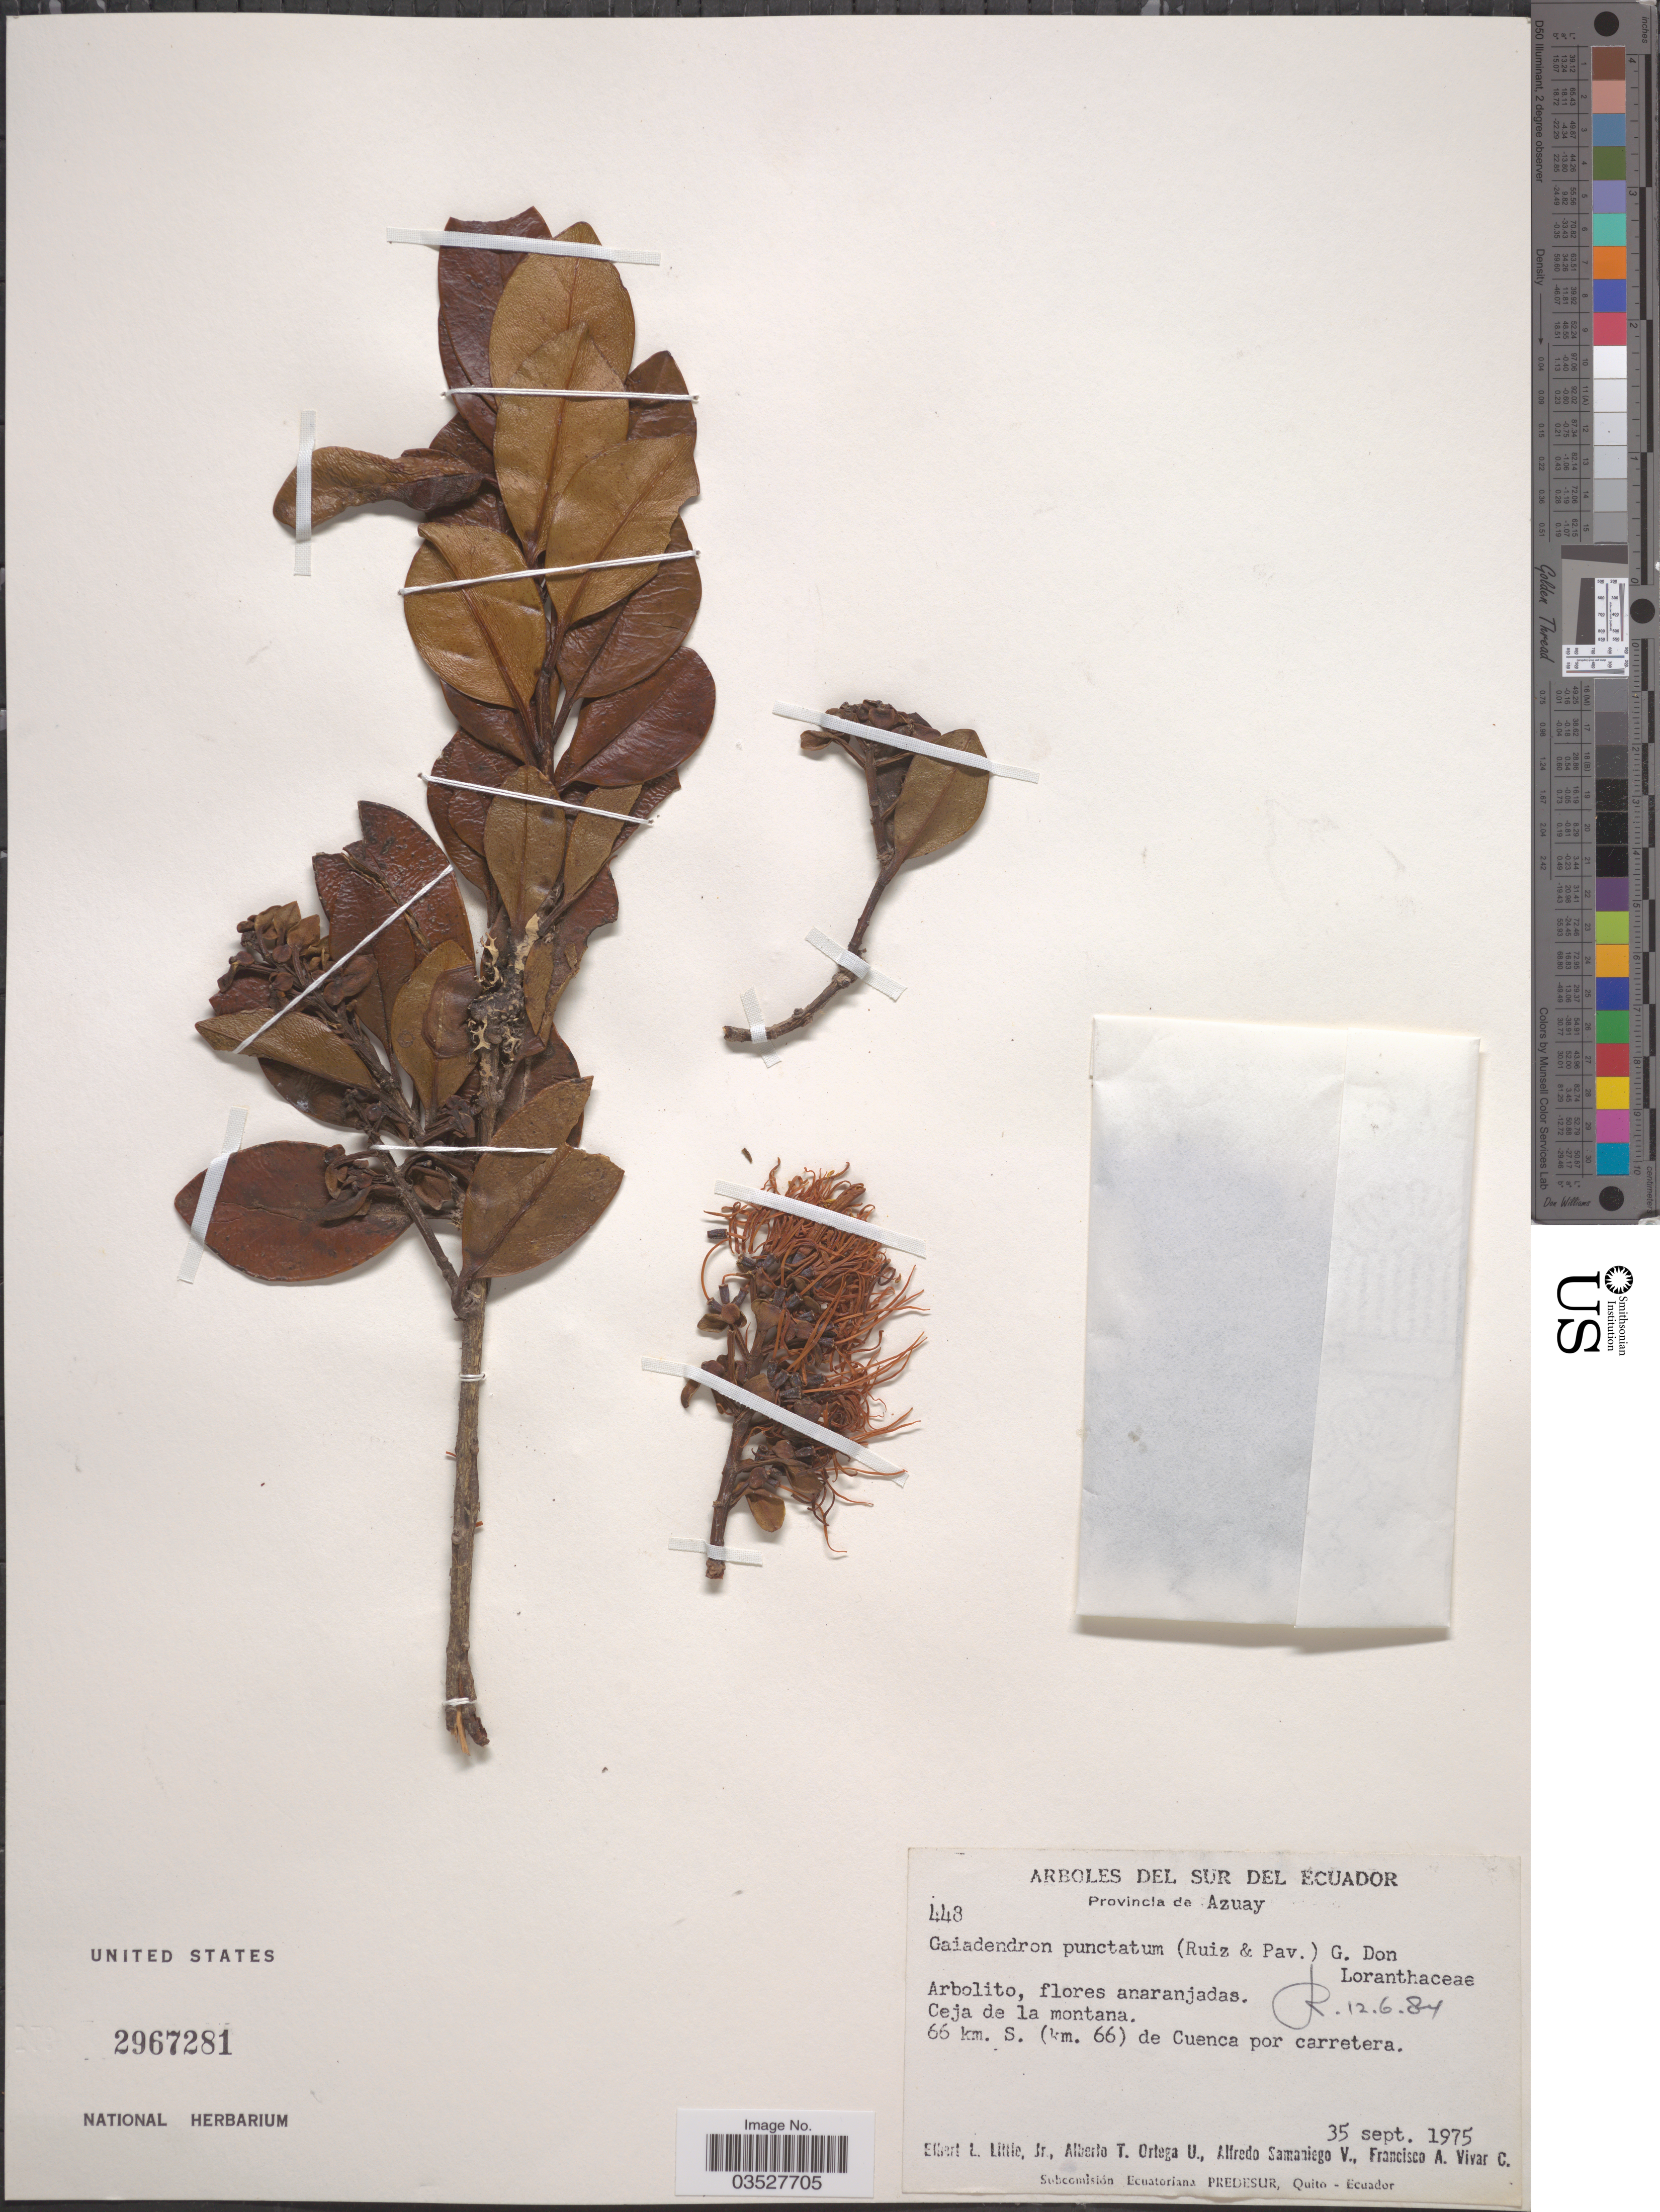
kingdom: Plantae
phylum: Tracheophyta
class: Magnoliopsida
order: Santalales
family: Loranthaceae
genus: Gaiadendron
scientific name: Gaiadendron punctatum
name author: (Ruiz & Pav.) G. Don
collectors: E. L. Little, A. T. Ortega U., A. V. Samaniego & F. A. Vivar C.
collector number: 448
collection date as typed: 35 sept. 1975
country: Ecuador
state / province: Azuay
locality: Sur del Ecuador. 66 km. S. (km. 66) de Cuenca por carretera.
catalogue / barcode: US 2967281